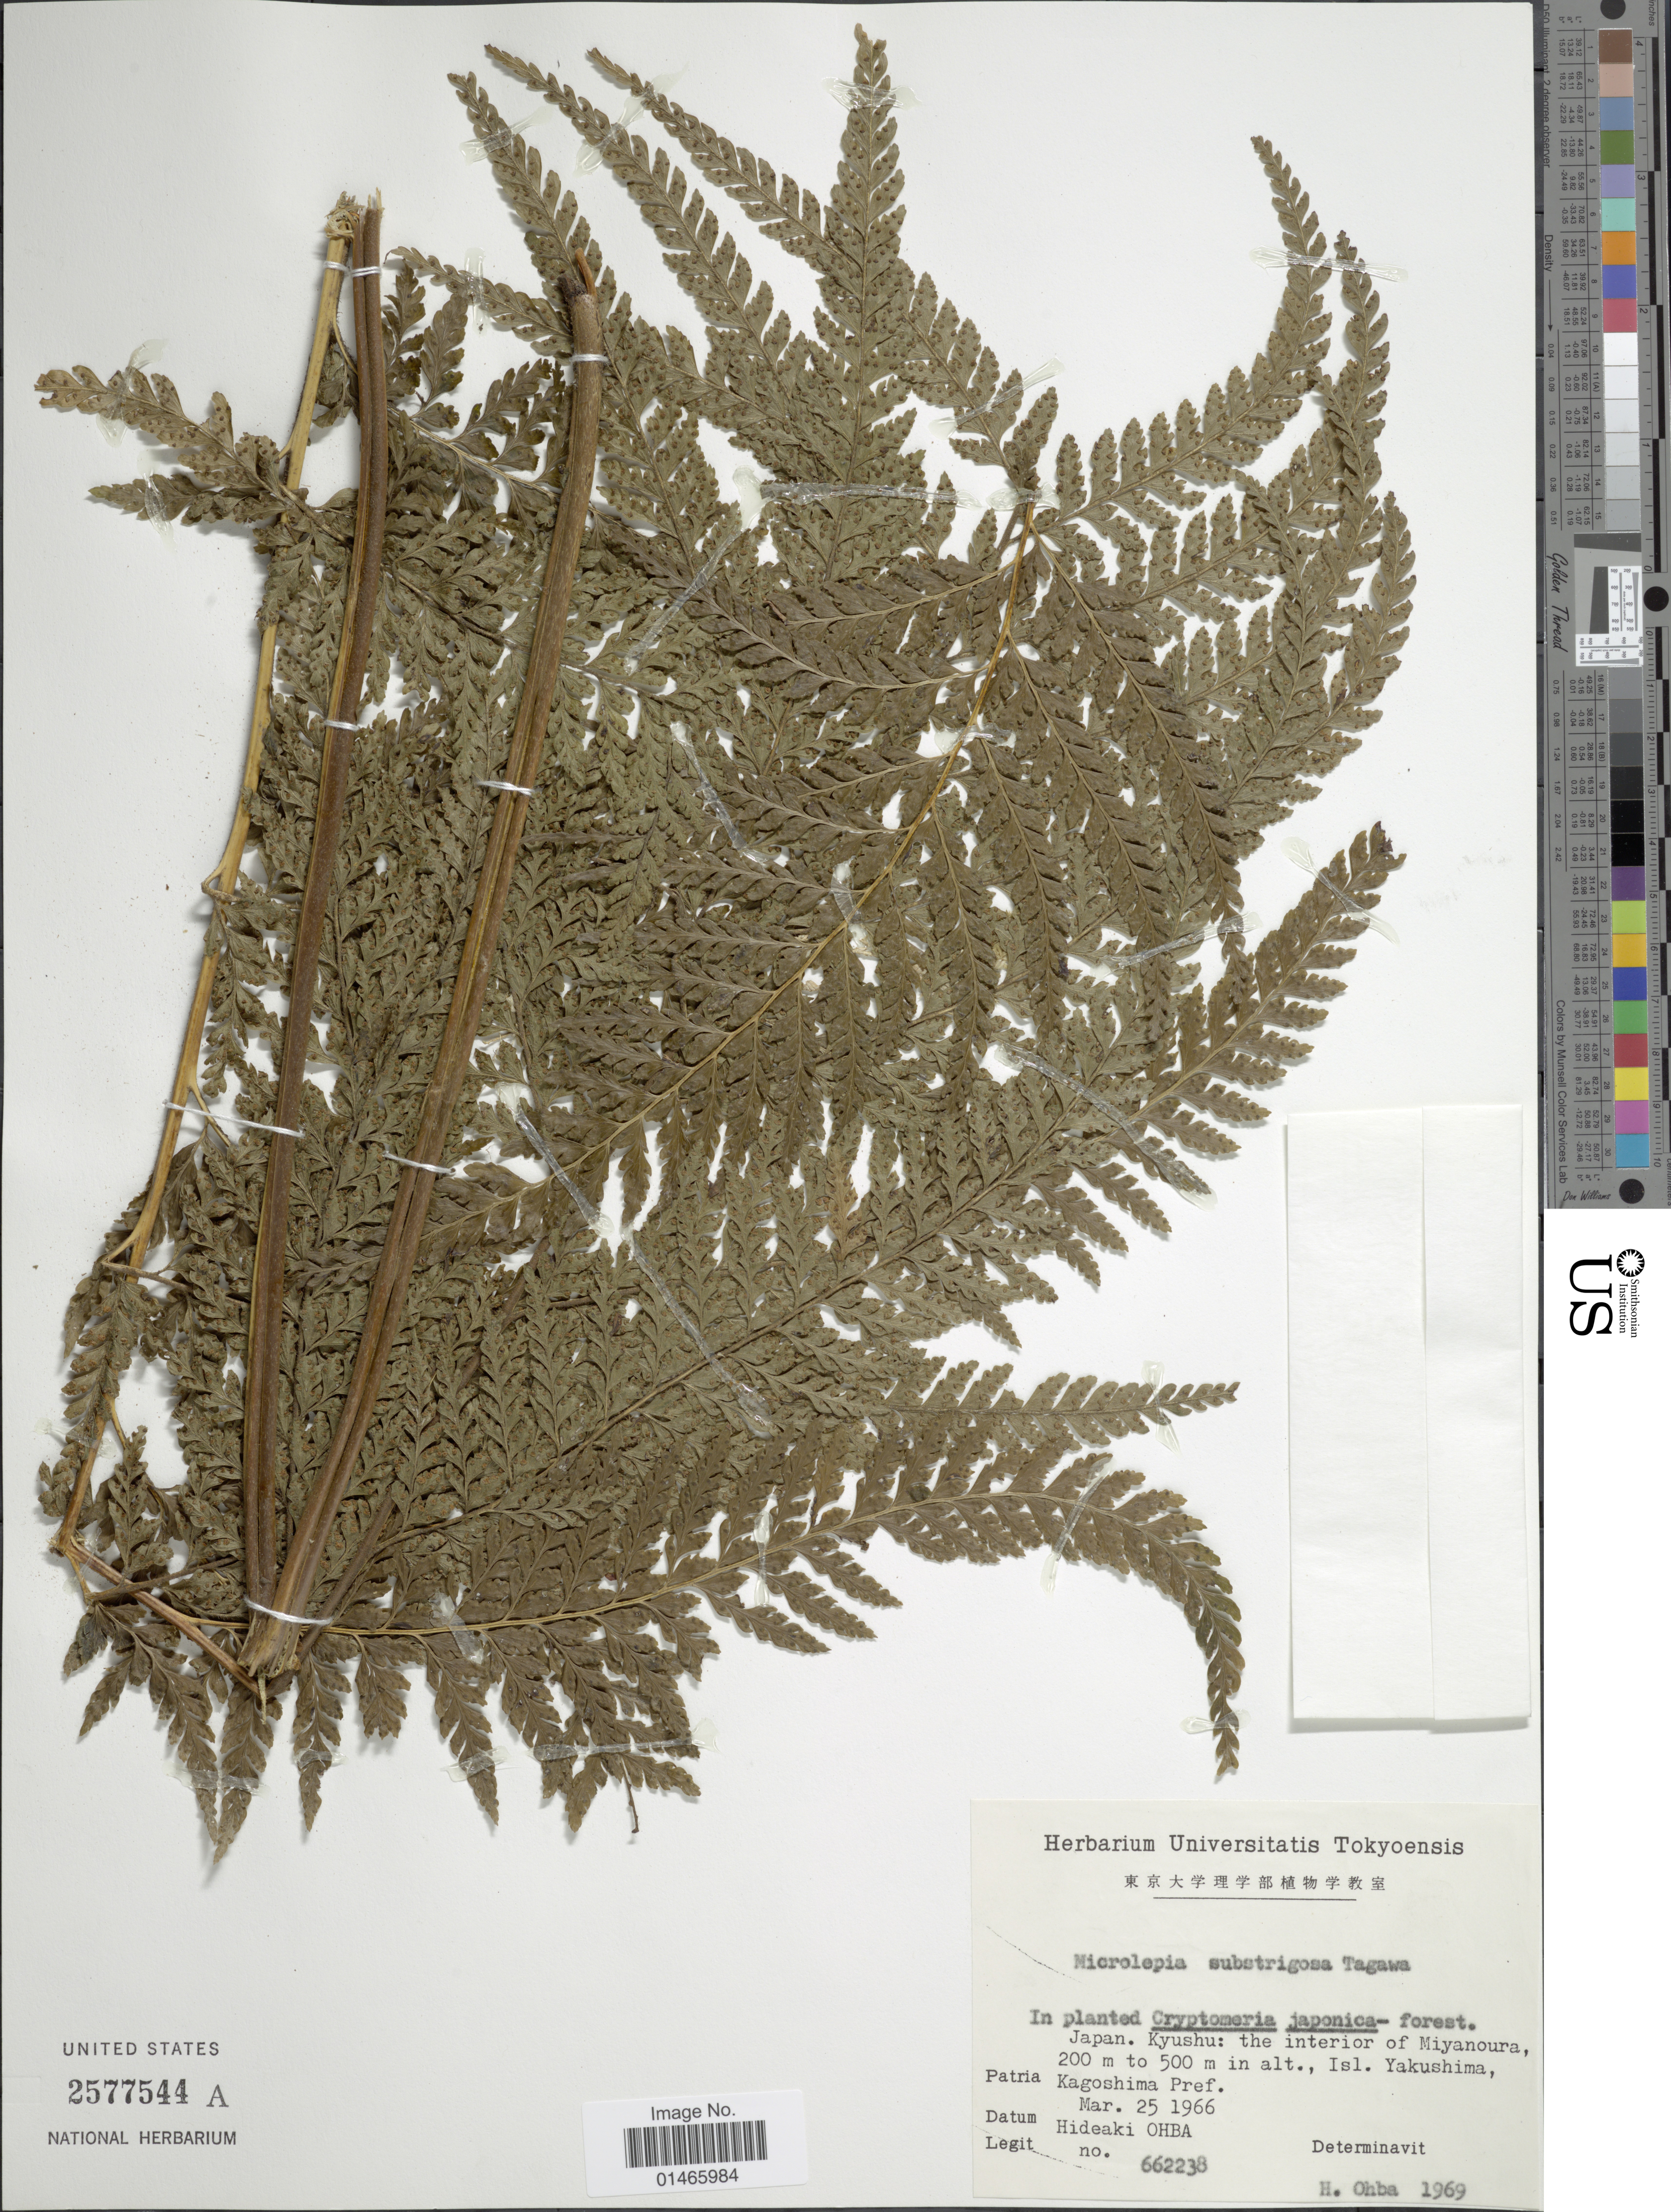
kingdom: Plantae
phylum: Tracheophyta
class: Polypodiopsida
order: Polypodiales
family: Dennstaedtiaceae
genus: Microlepia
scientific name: Microlepia substrigosa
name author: Tagawa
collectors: H. Ohba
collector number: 662238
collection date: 1966-03-25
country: Japan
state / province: Kagosima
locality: Kyushu: the interior of Miyanoura, Isl. Yakushima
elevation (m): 200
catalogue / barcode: US 2577544A